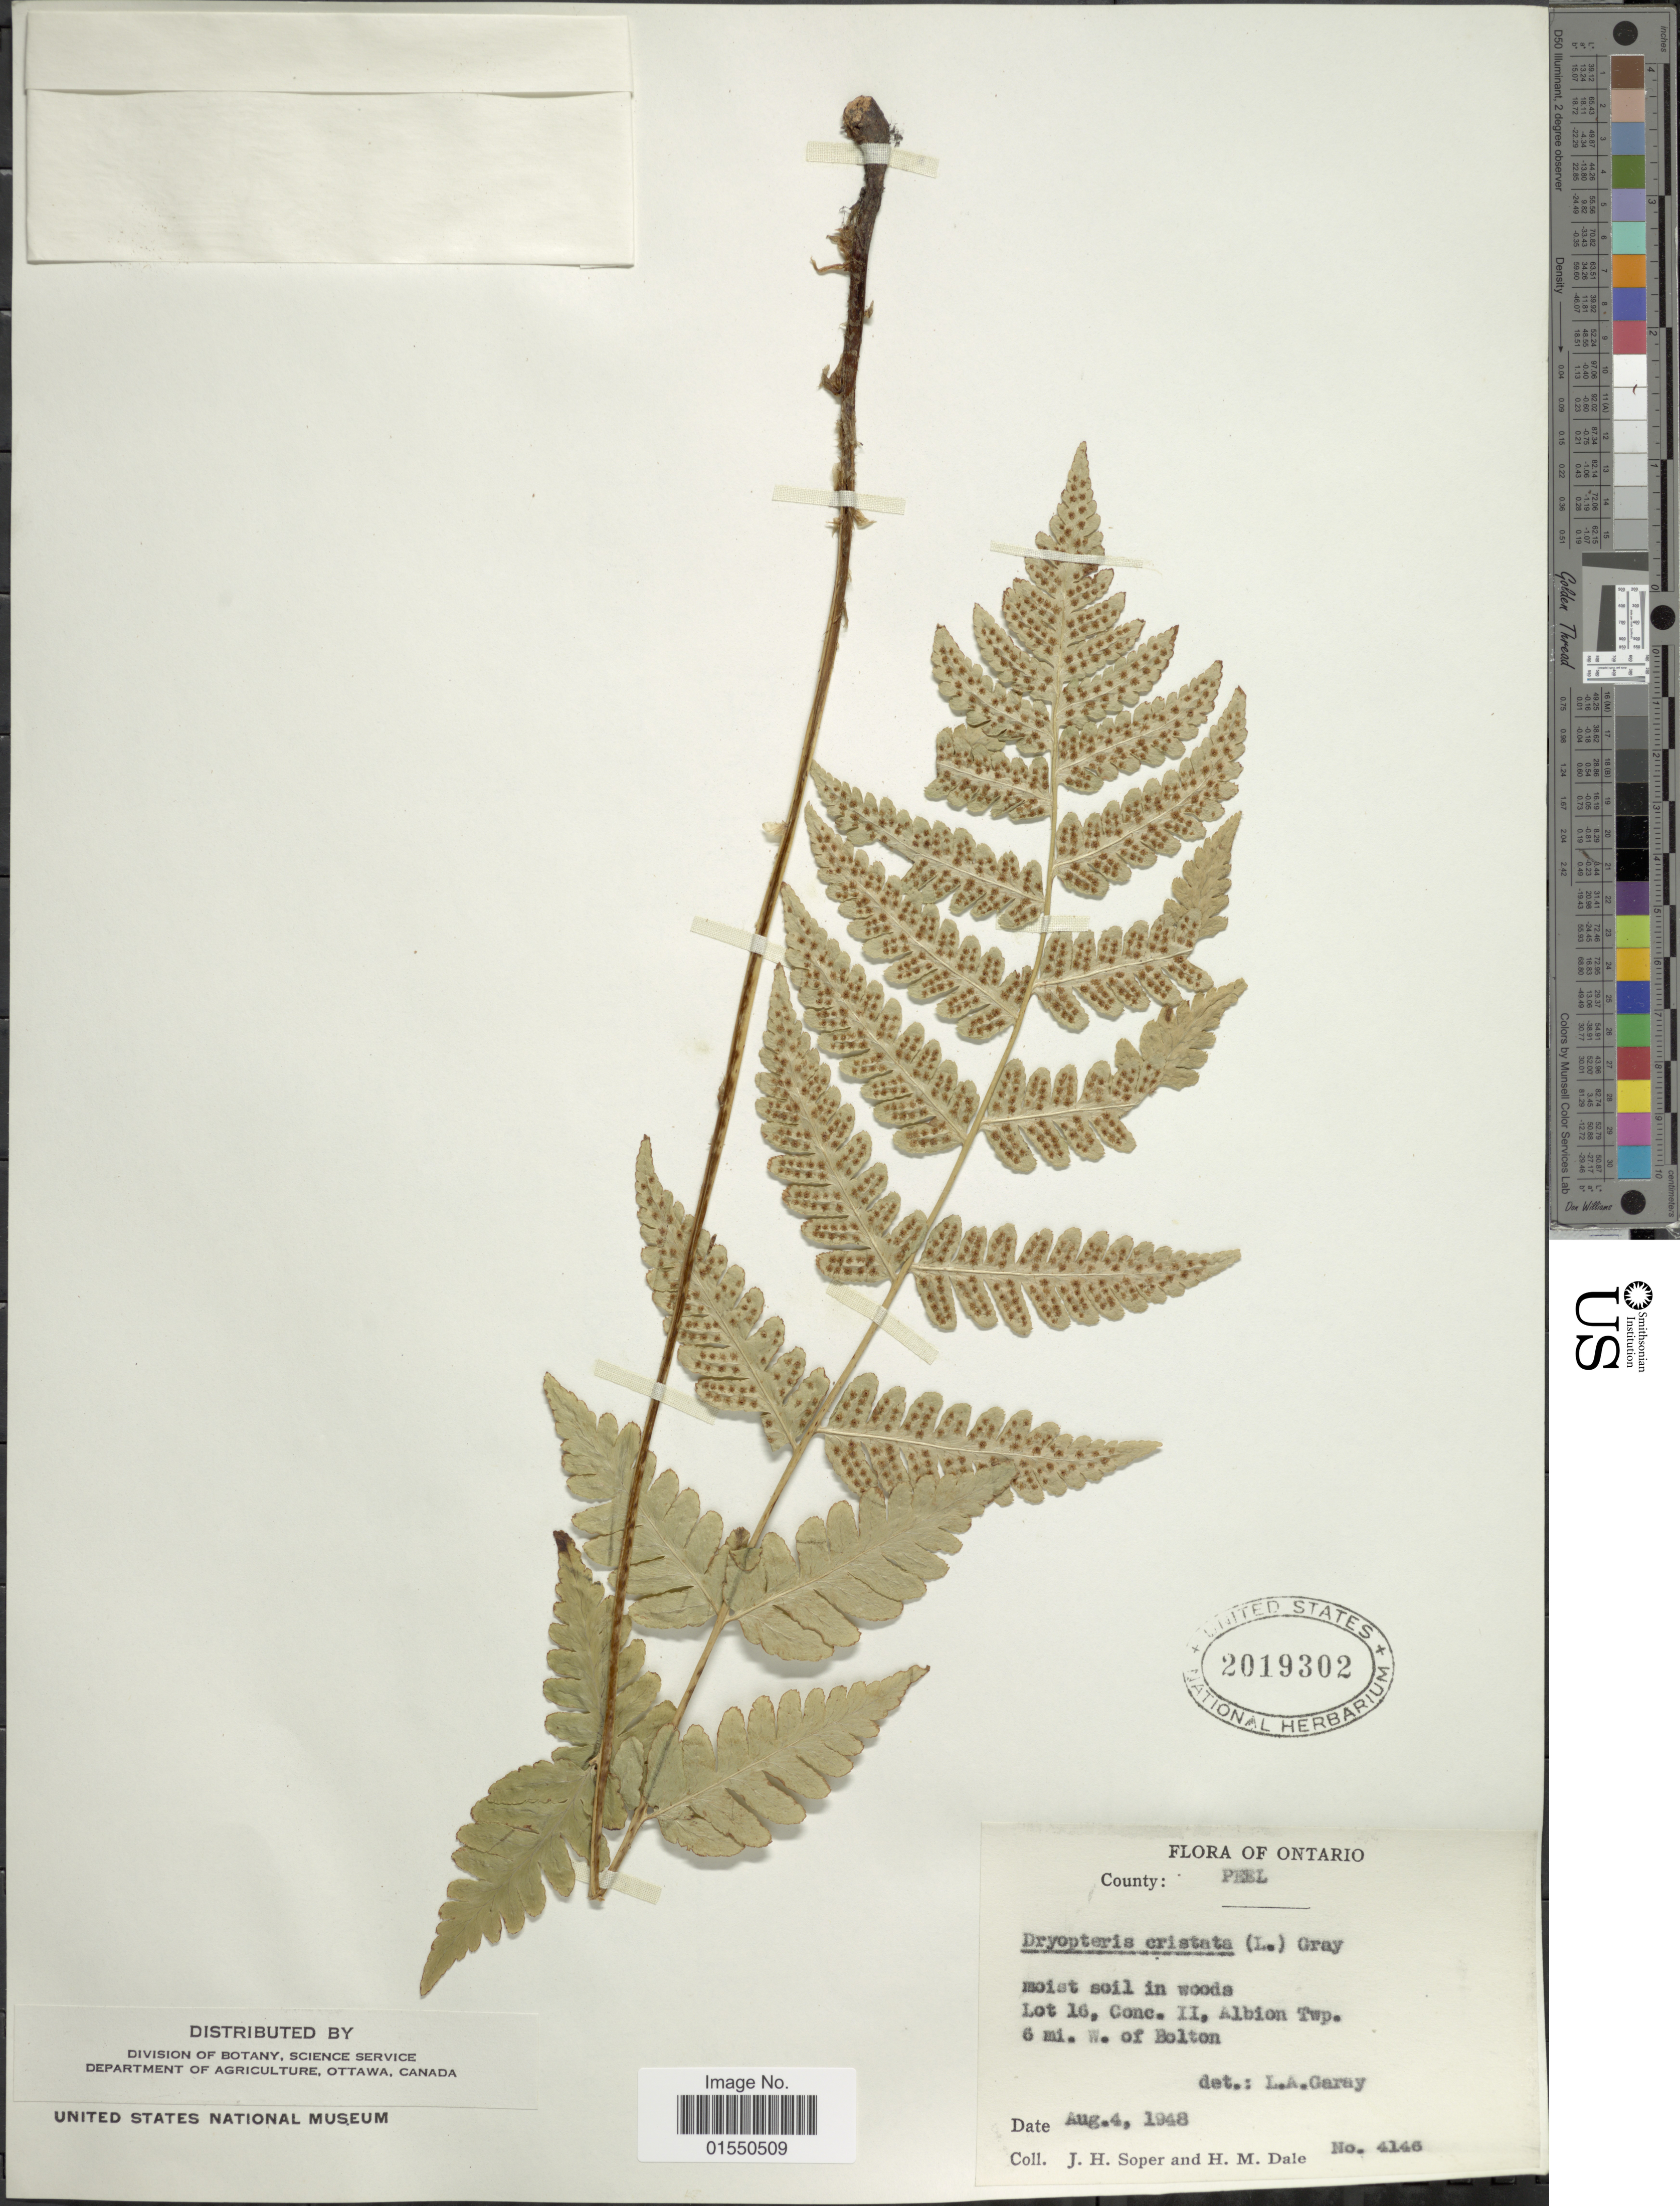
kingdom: Plantae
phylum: Tracheophyta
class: Polypodiopsida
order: Polypodiales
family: Dryopteridaceae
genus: Dryopteris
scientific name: Dryopteris cristata var. spinulosa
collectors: J. H. Soper & H. M. Dale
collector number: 4146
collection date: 1948-08-04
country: Canada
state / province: Ontario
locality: County Peel, moist soil in woods, Lot 16. Conc. II. Albion Twp. 6 mi. W. of Bolton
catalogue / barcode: US 2019302